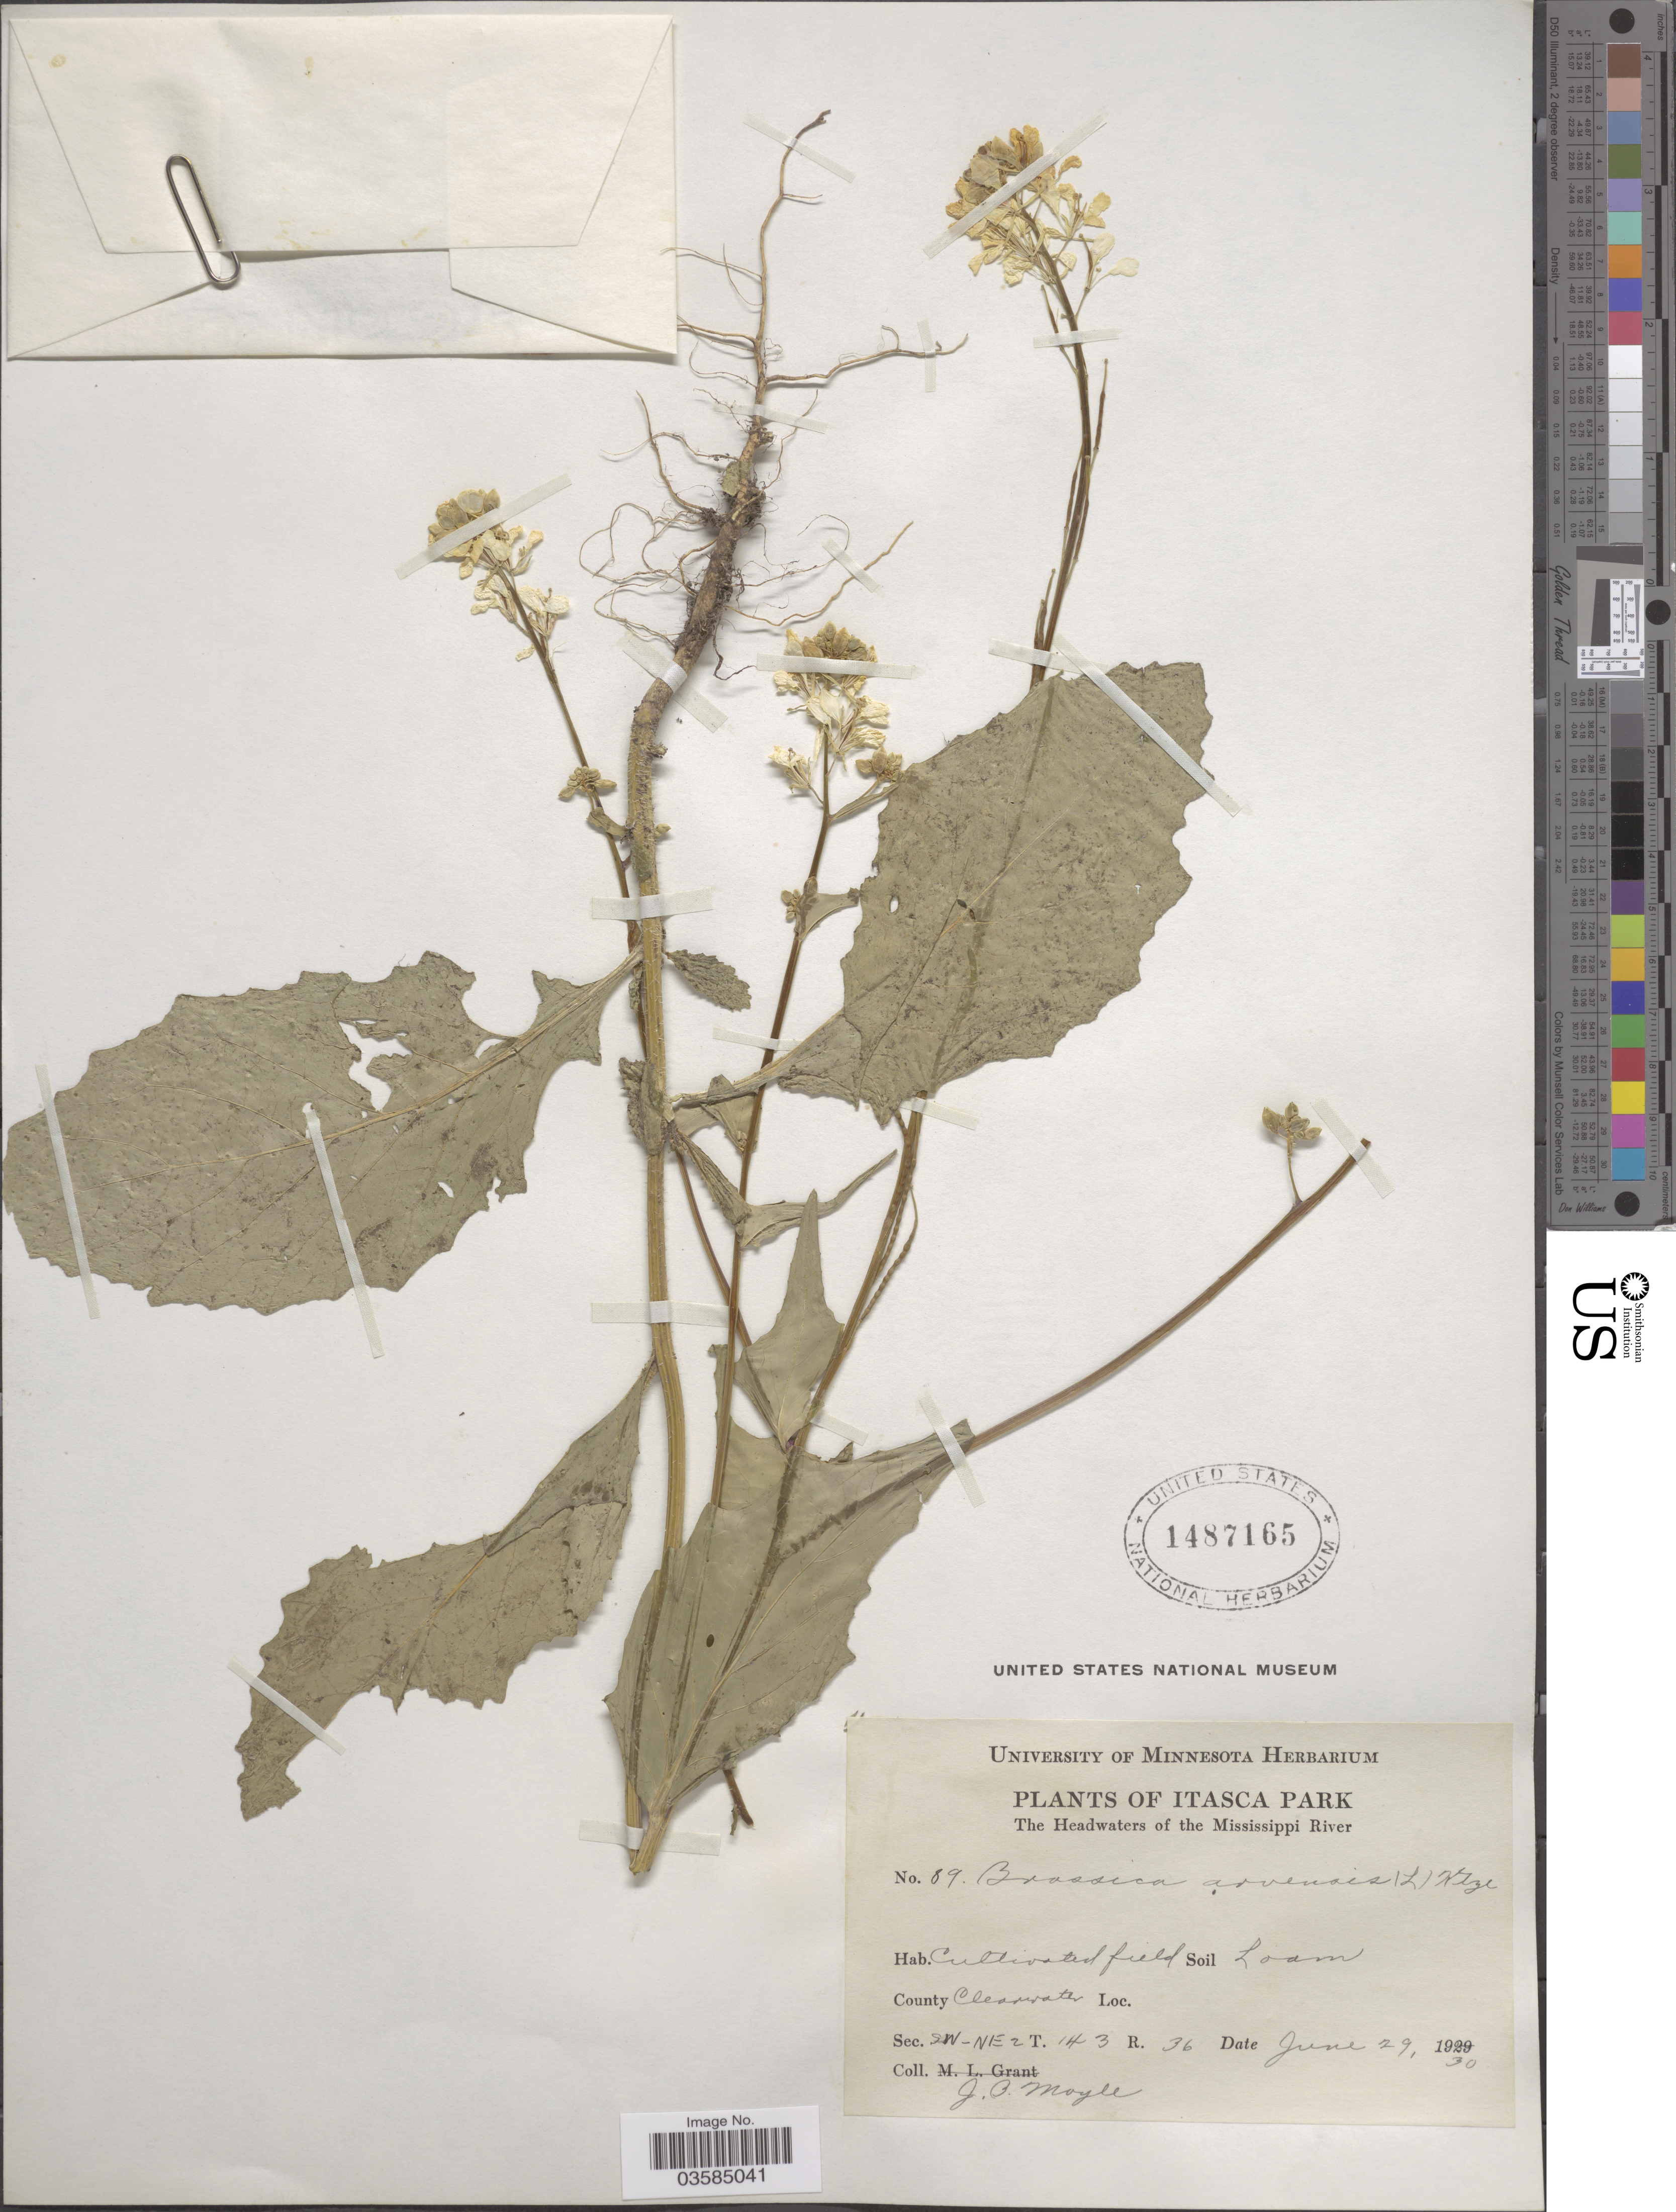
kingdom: Plantae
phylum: Tracheophyta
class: Magnoliopsida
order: Brassicales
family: Brassicaceae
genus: Brassica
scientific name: Brassica kaber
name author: (DC.) L.C. Wheeler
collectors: J. Moyle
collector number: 89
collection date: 1930-06-29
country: United States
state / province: Minnesota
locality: Itasca Park. The headwaters of the Mississippi River. County Clearwater. Sec. SW- NE2 T. 143 R. 36.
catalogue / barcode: US 1487165